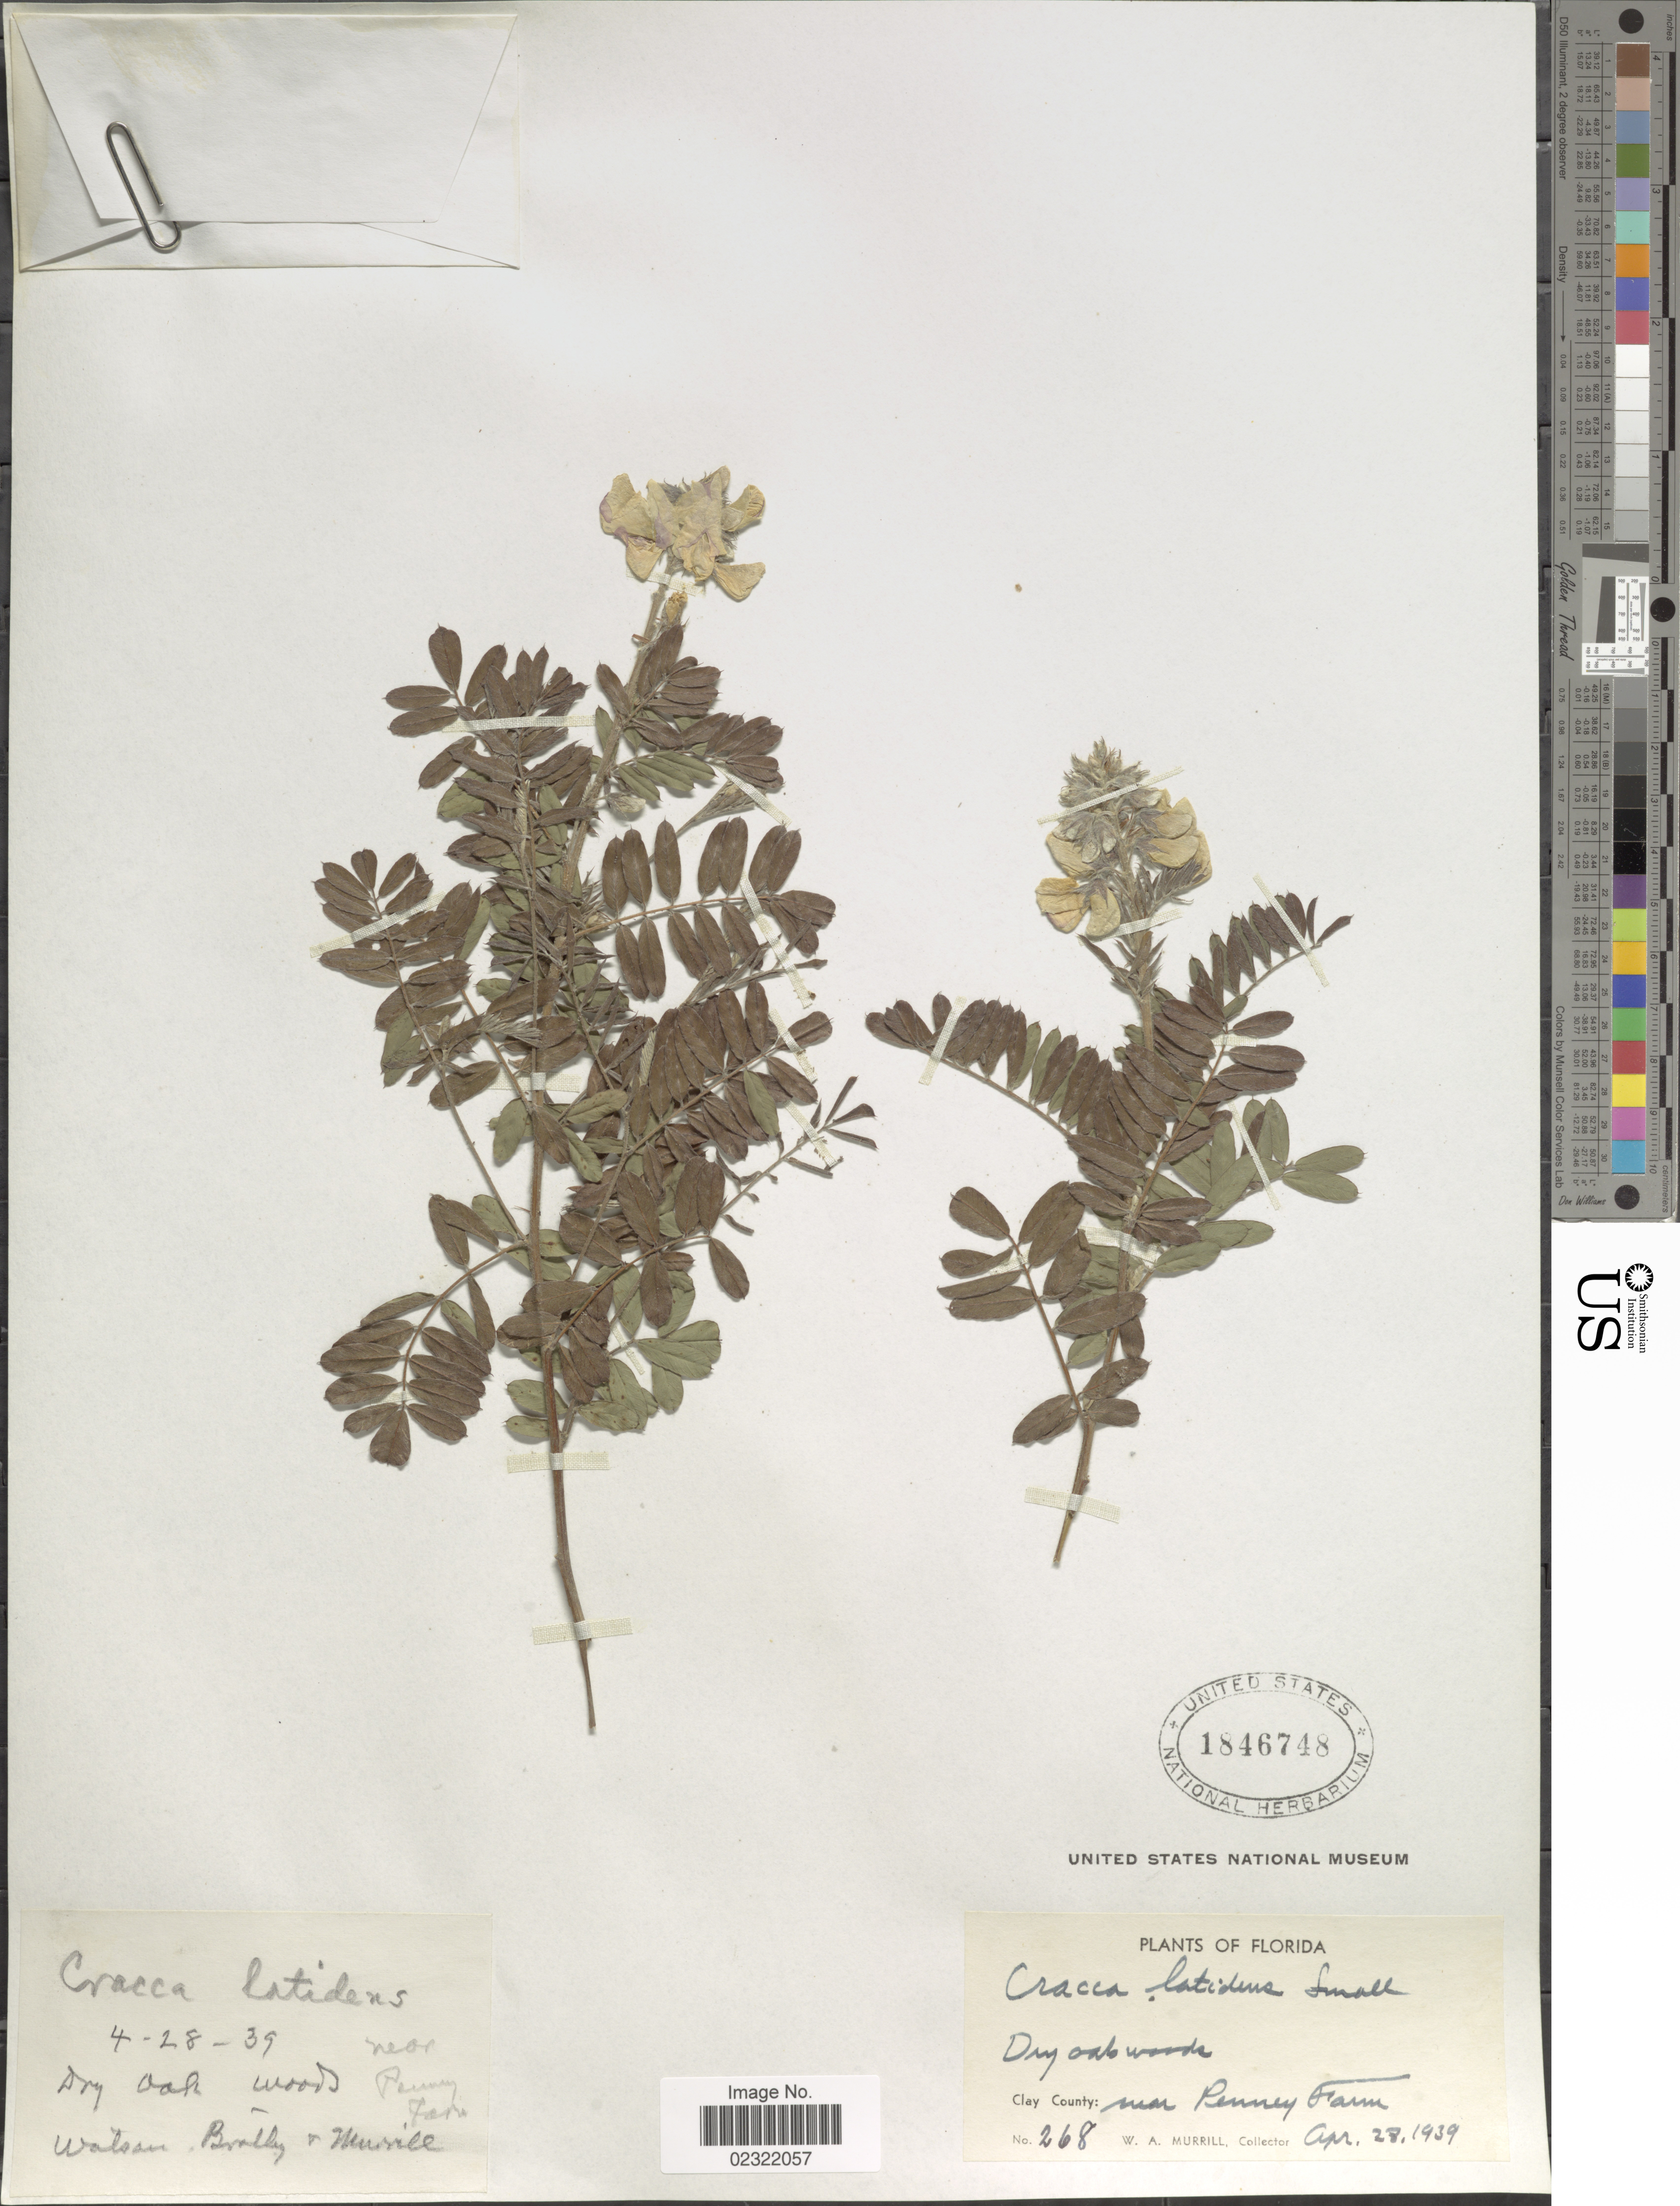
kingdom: Plantae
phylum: Tracheophyta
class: Magnoliopsida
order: Fabales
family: Fabaceae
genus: Tephrosia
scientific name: Tephrosia virginiana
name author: (L.) Pers.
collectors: W. A. Murrill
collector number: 268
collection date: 1939-04-28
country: United States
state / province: Florida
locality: Dry oaks woods, Clay County: near Penny Farm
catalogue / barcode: US 1846748